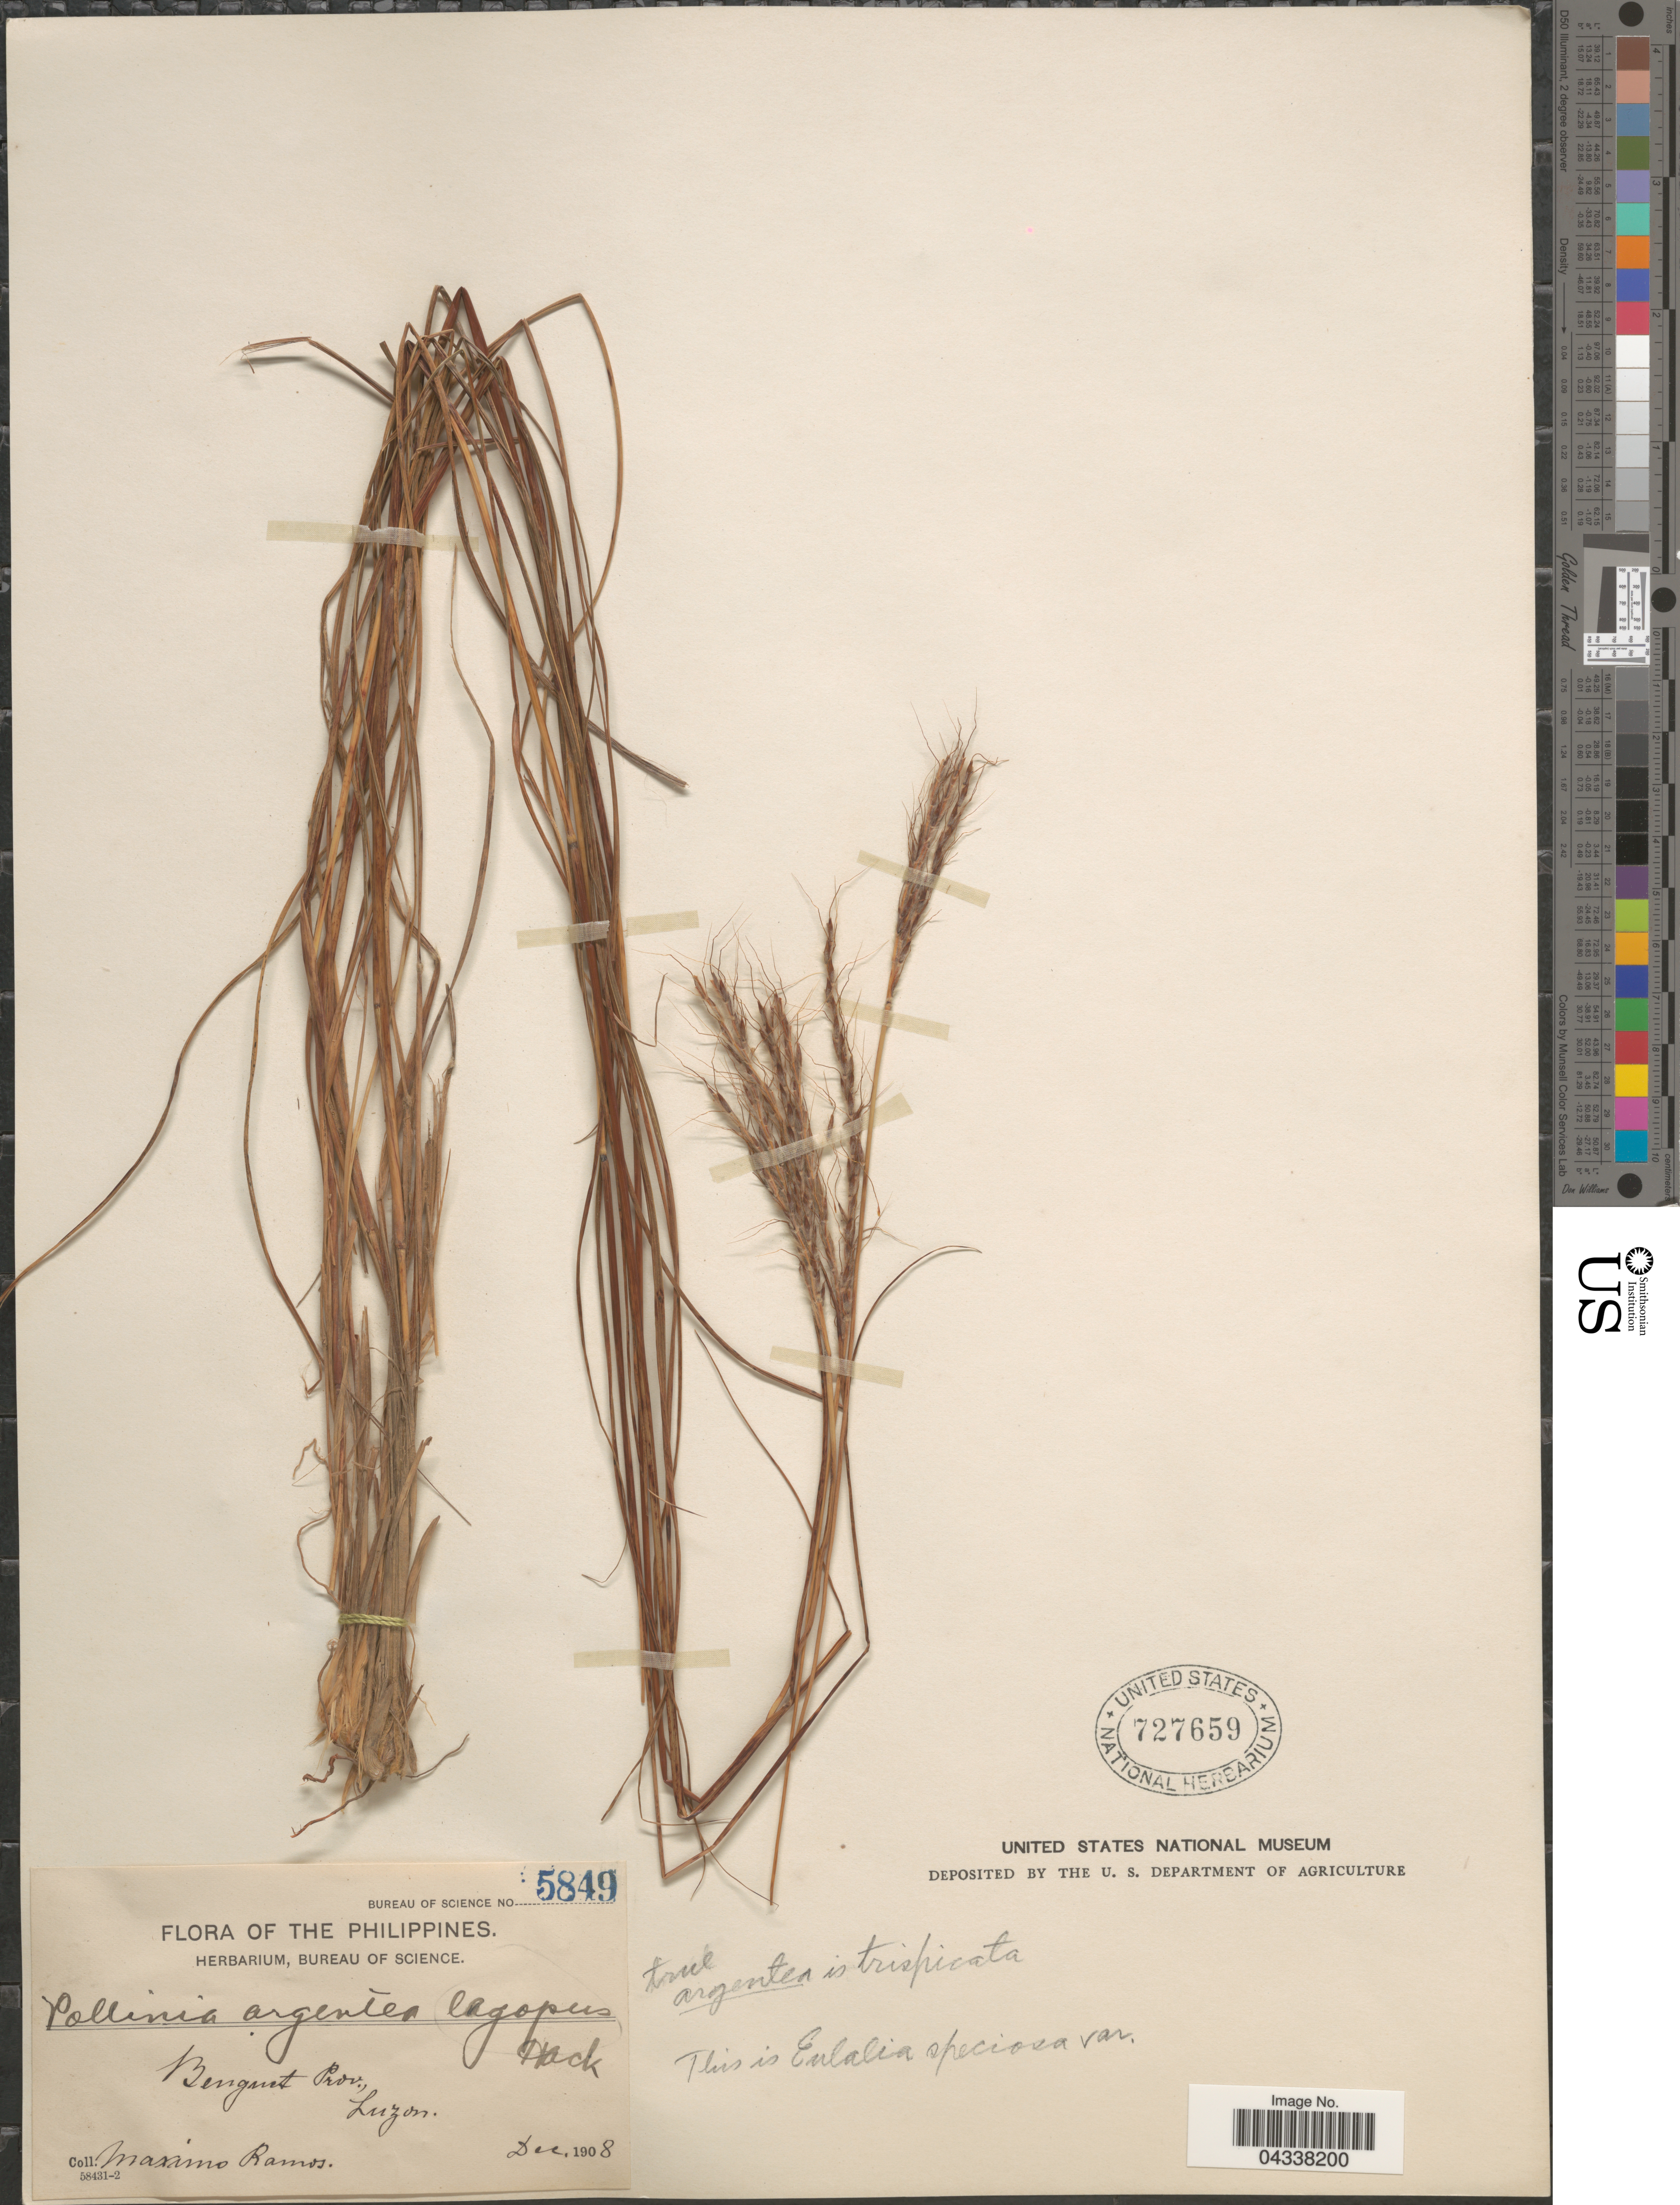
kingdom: Plantae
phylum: Tracheophyta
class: Liliopsida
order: Poales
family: Poaceae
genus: Pseudopogonatherum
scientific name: Pseudopogonatherum speciosum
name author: (Debeaux) Ohwi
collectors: M. Ramos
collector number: Bureau of Science 5849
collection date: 1908-12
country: Philippines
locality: Benguet Prov., Luzon.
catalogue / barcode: US 727659